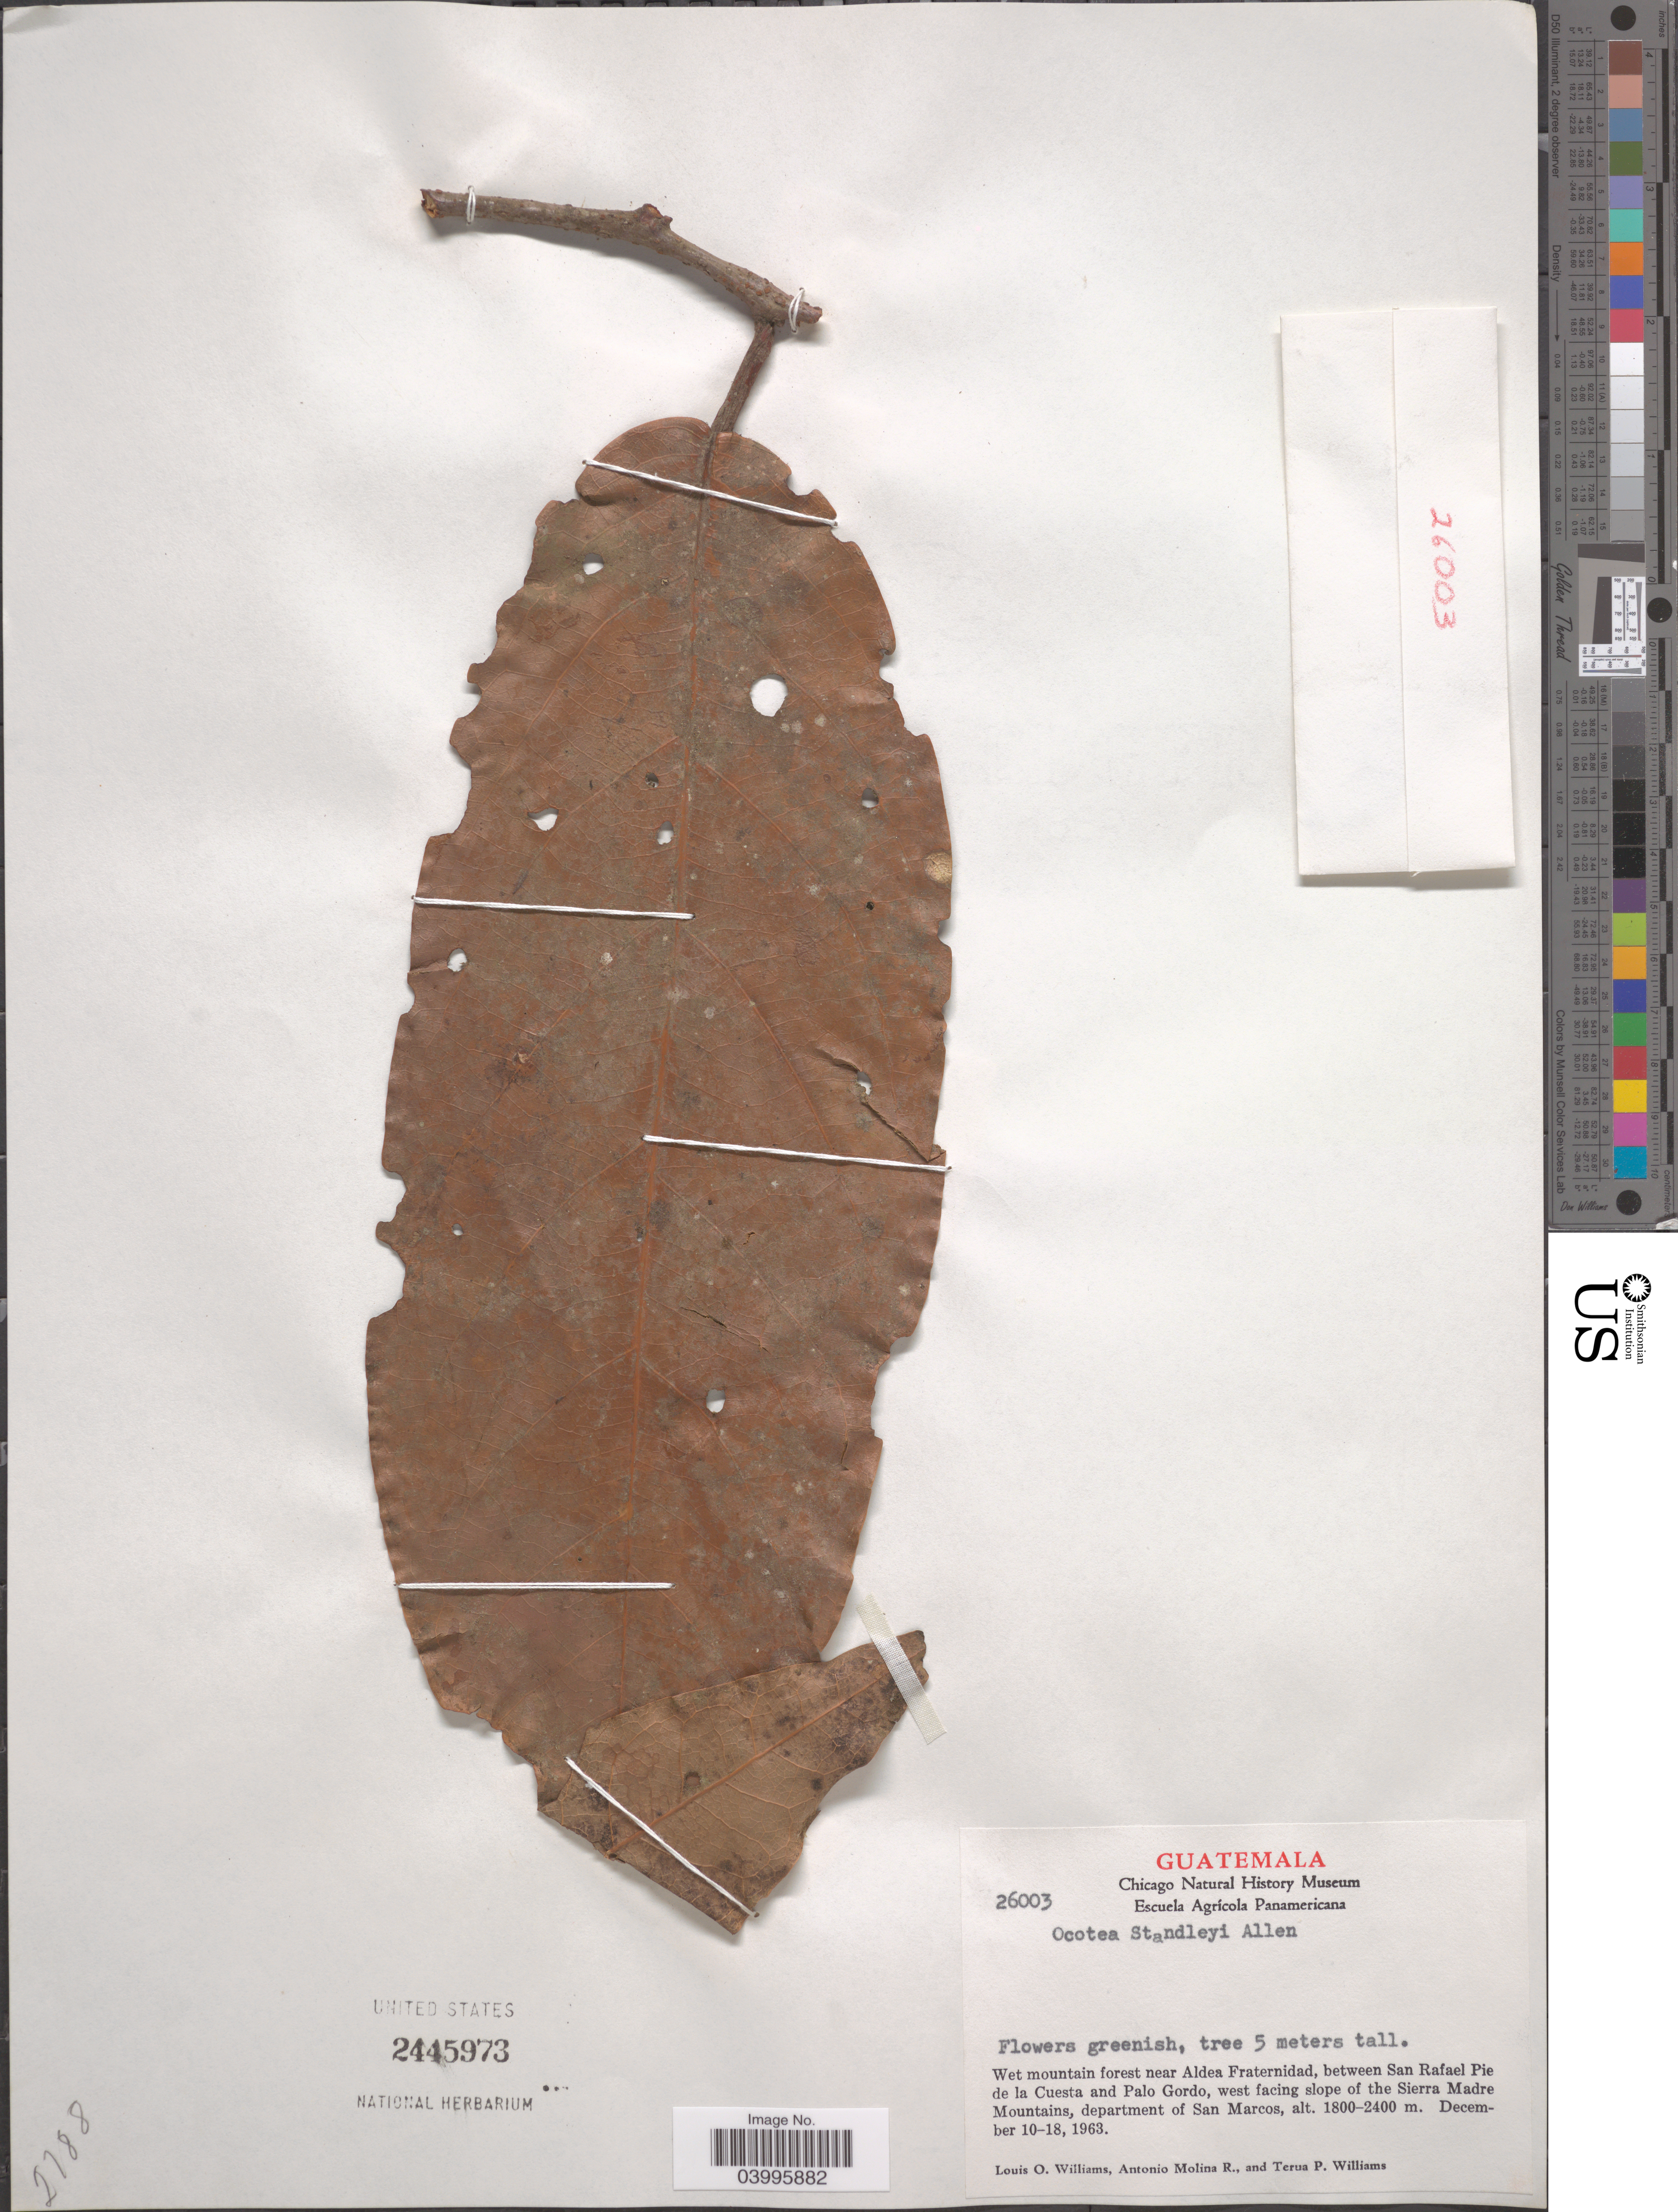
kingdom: Plantae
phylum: Tracheophyta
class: Magnoliopsida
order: Laurales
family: Lauraceae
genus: Ocotea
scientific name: Ocotea standleyi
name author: C.K. Allen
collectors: L. O. Williams, A. Molina R. & T. Williams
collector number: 26003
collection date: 1963-12-10/1963-12-18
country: Guatemala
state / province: San Marcos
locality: Near Aldea Fraternidad, between San Rafael Pie de la Cuesta and Palo Gordo, west facing slope of the Sierra Madre Mountains, department of San Marcos.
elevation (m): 1800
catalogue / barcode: US 2445973